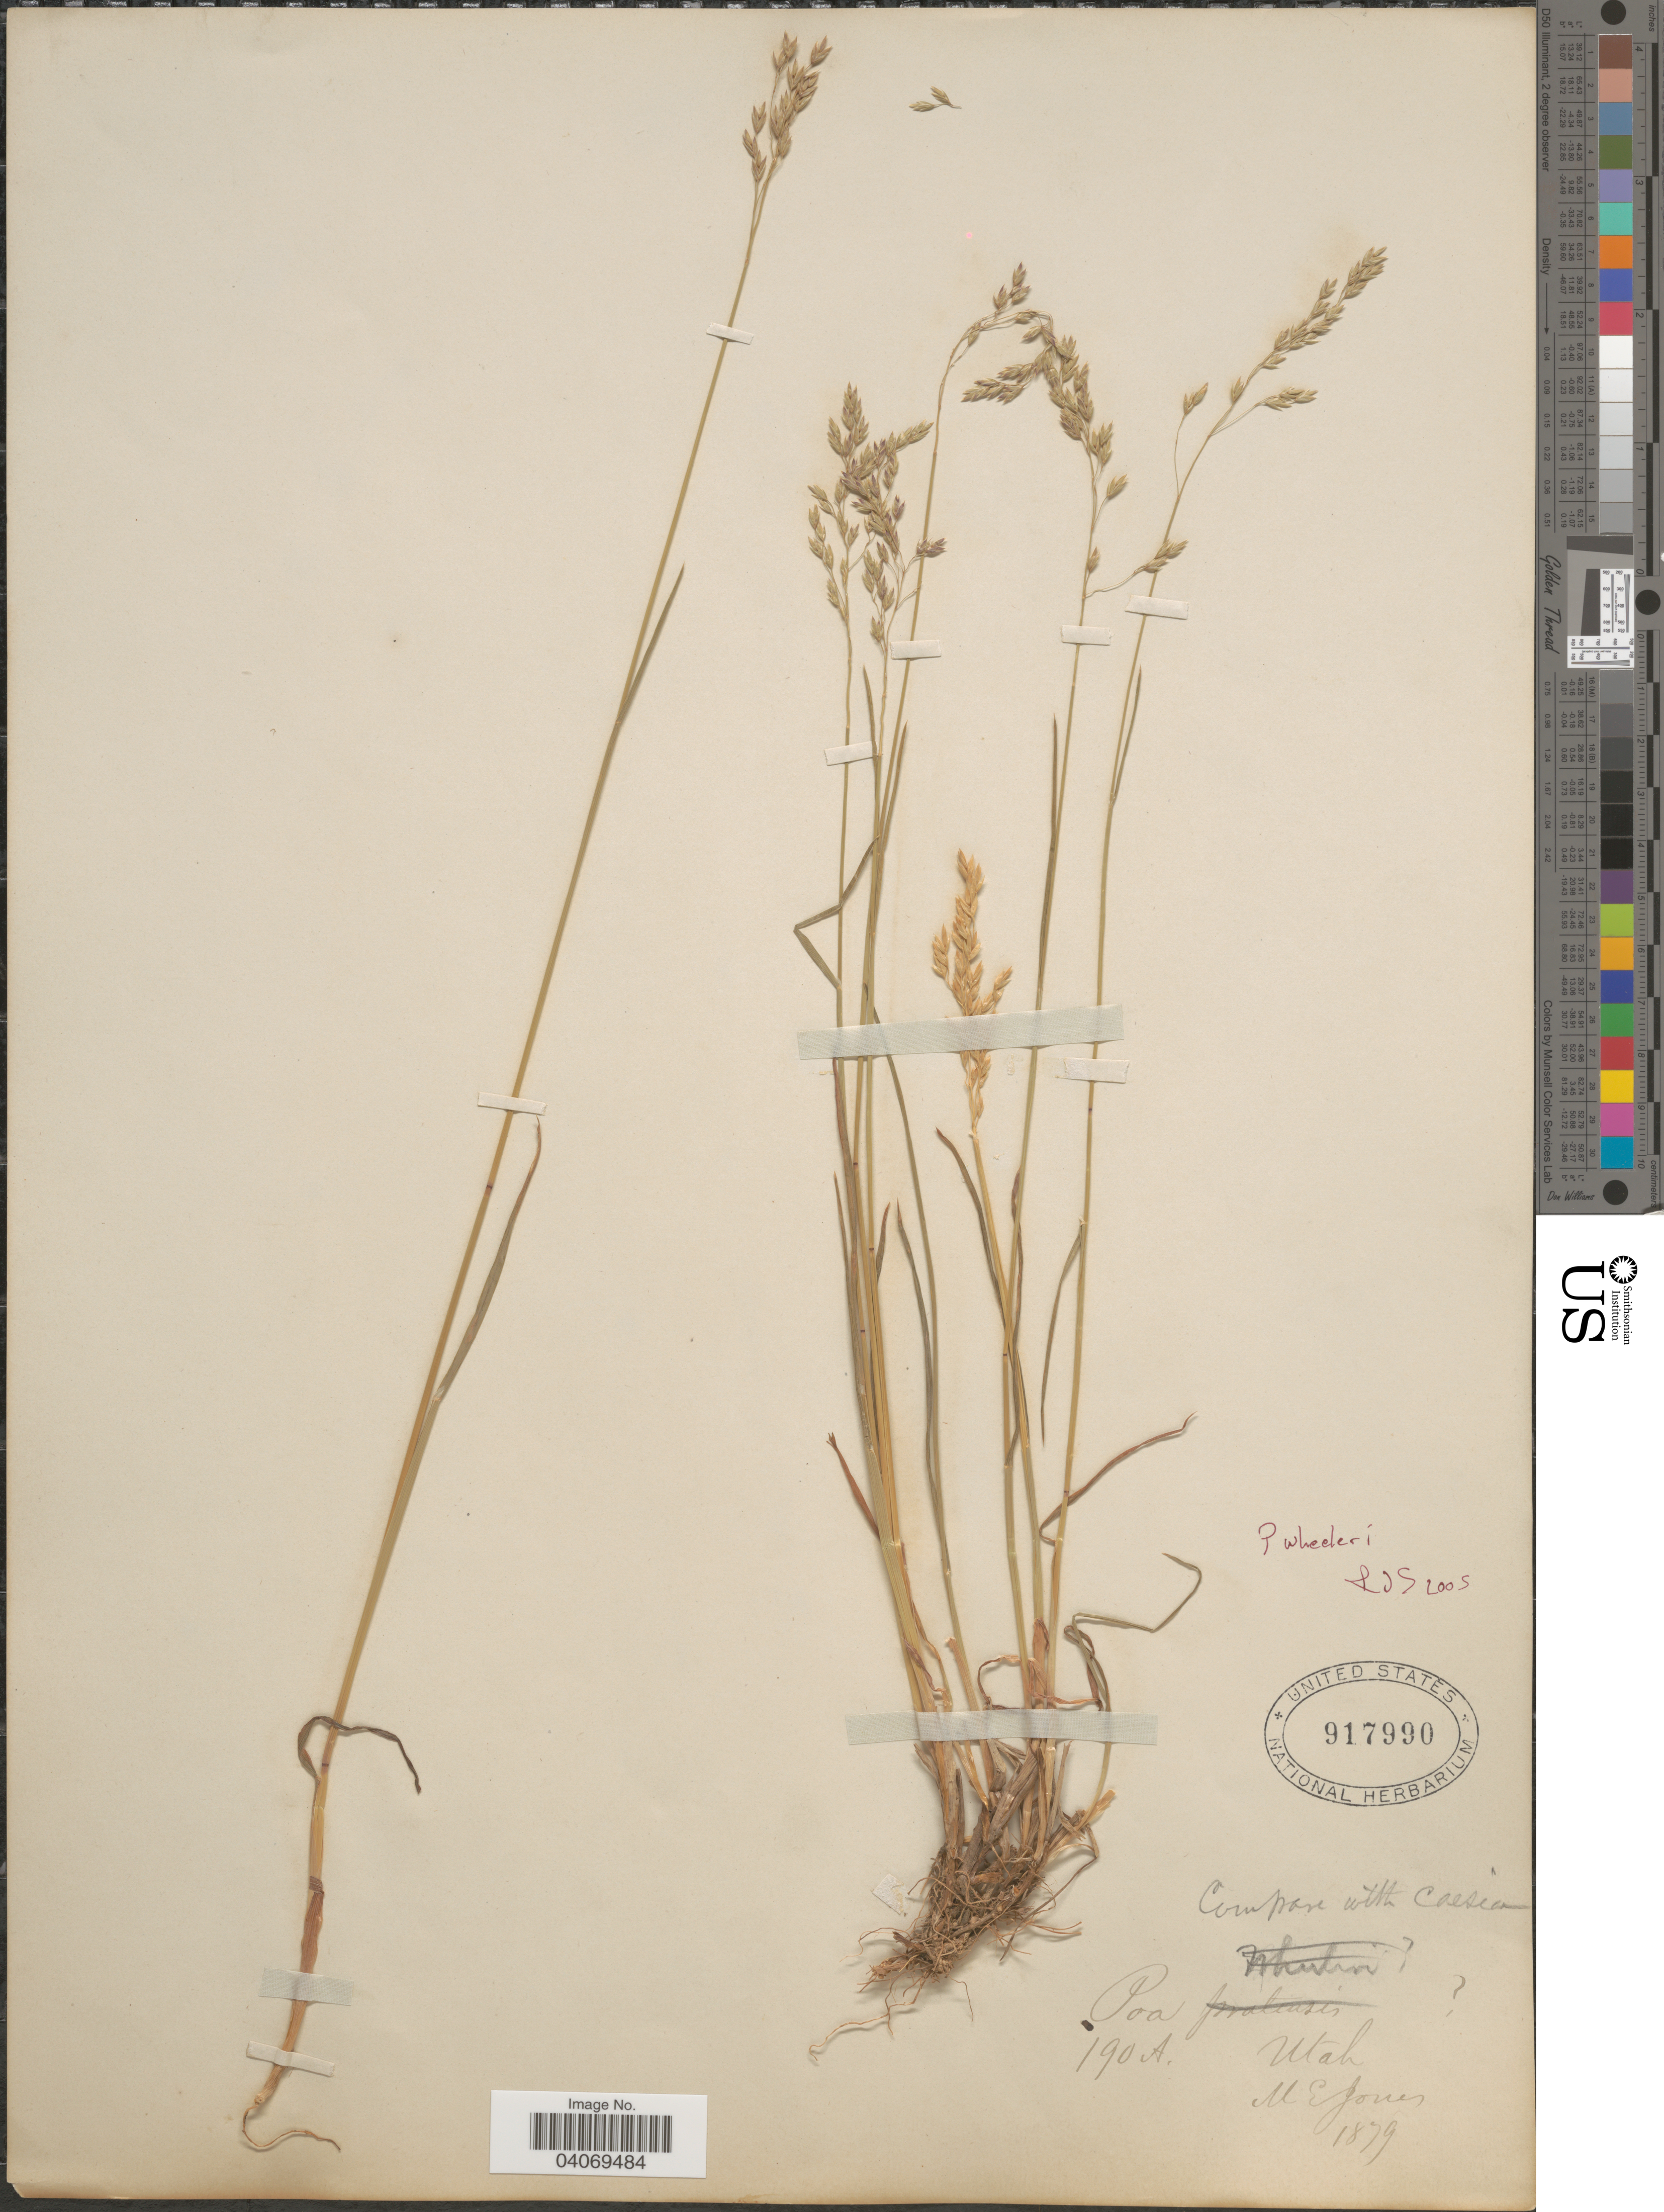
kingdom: Plantae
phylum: Tracheophyta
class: Liliopsida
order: Poales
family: Poaceae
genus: Poa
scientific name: Poa wheeleri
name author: Vasey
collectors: M. E. Jones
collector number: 190A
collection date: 1879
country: United States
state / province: Utah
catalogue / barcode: US 917990